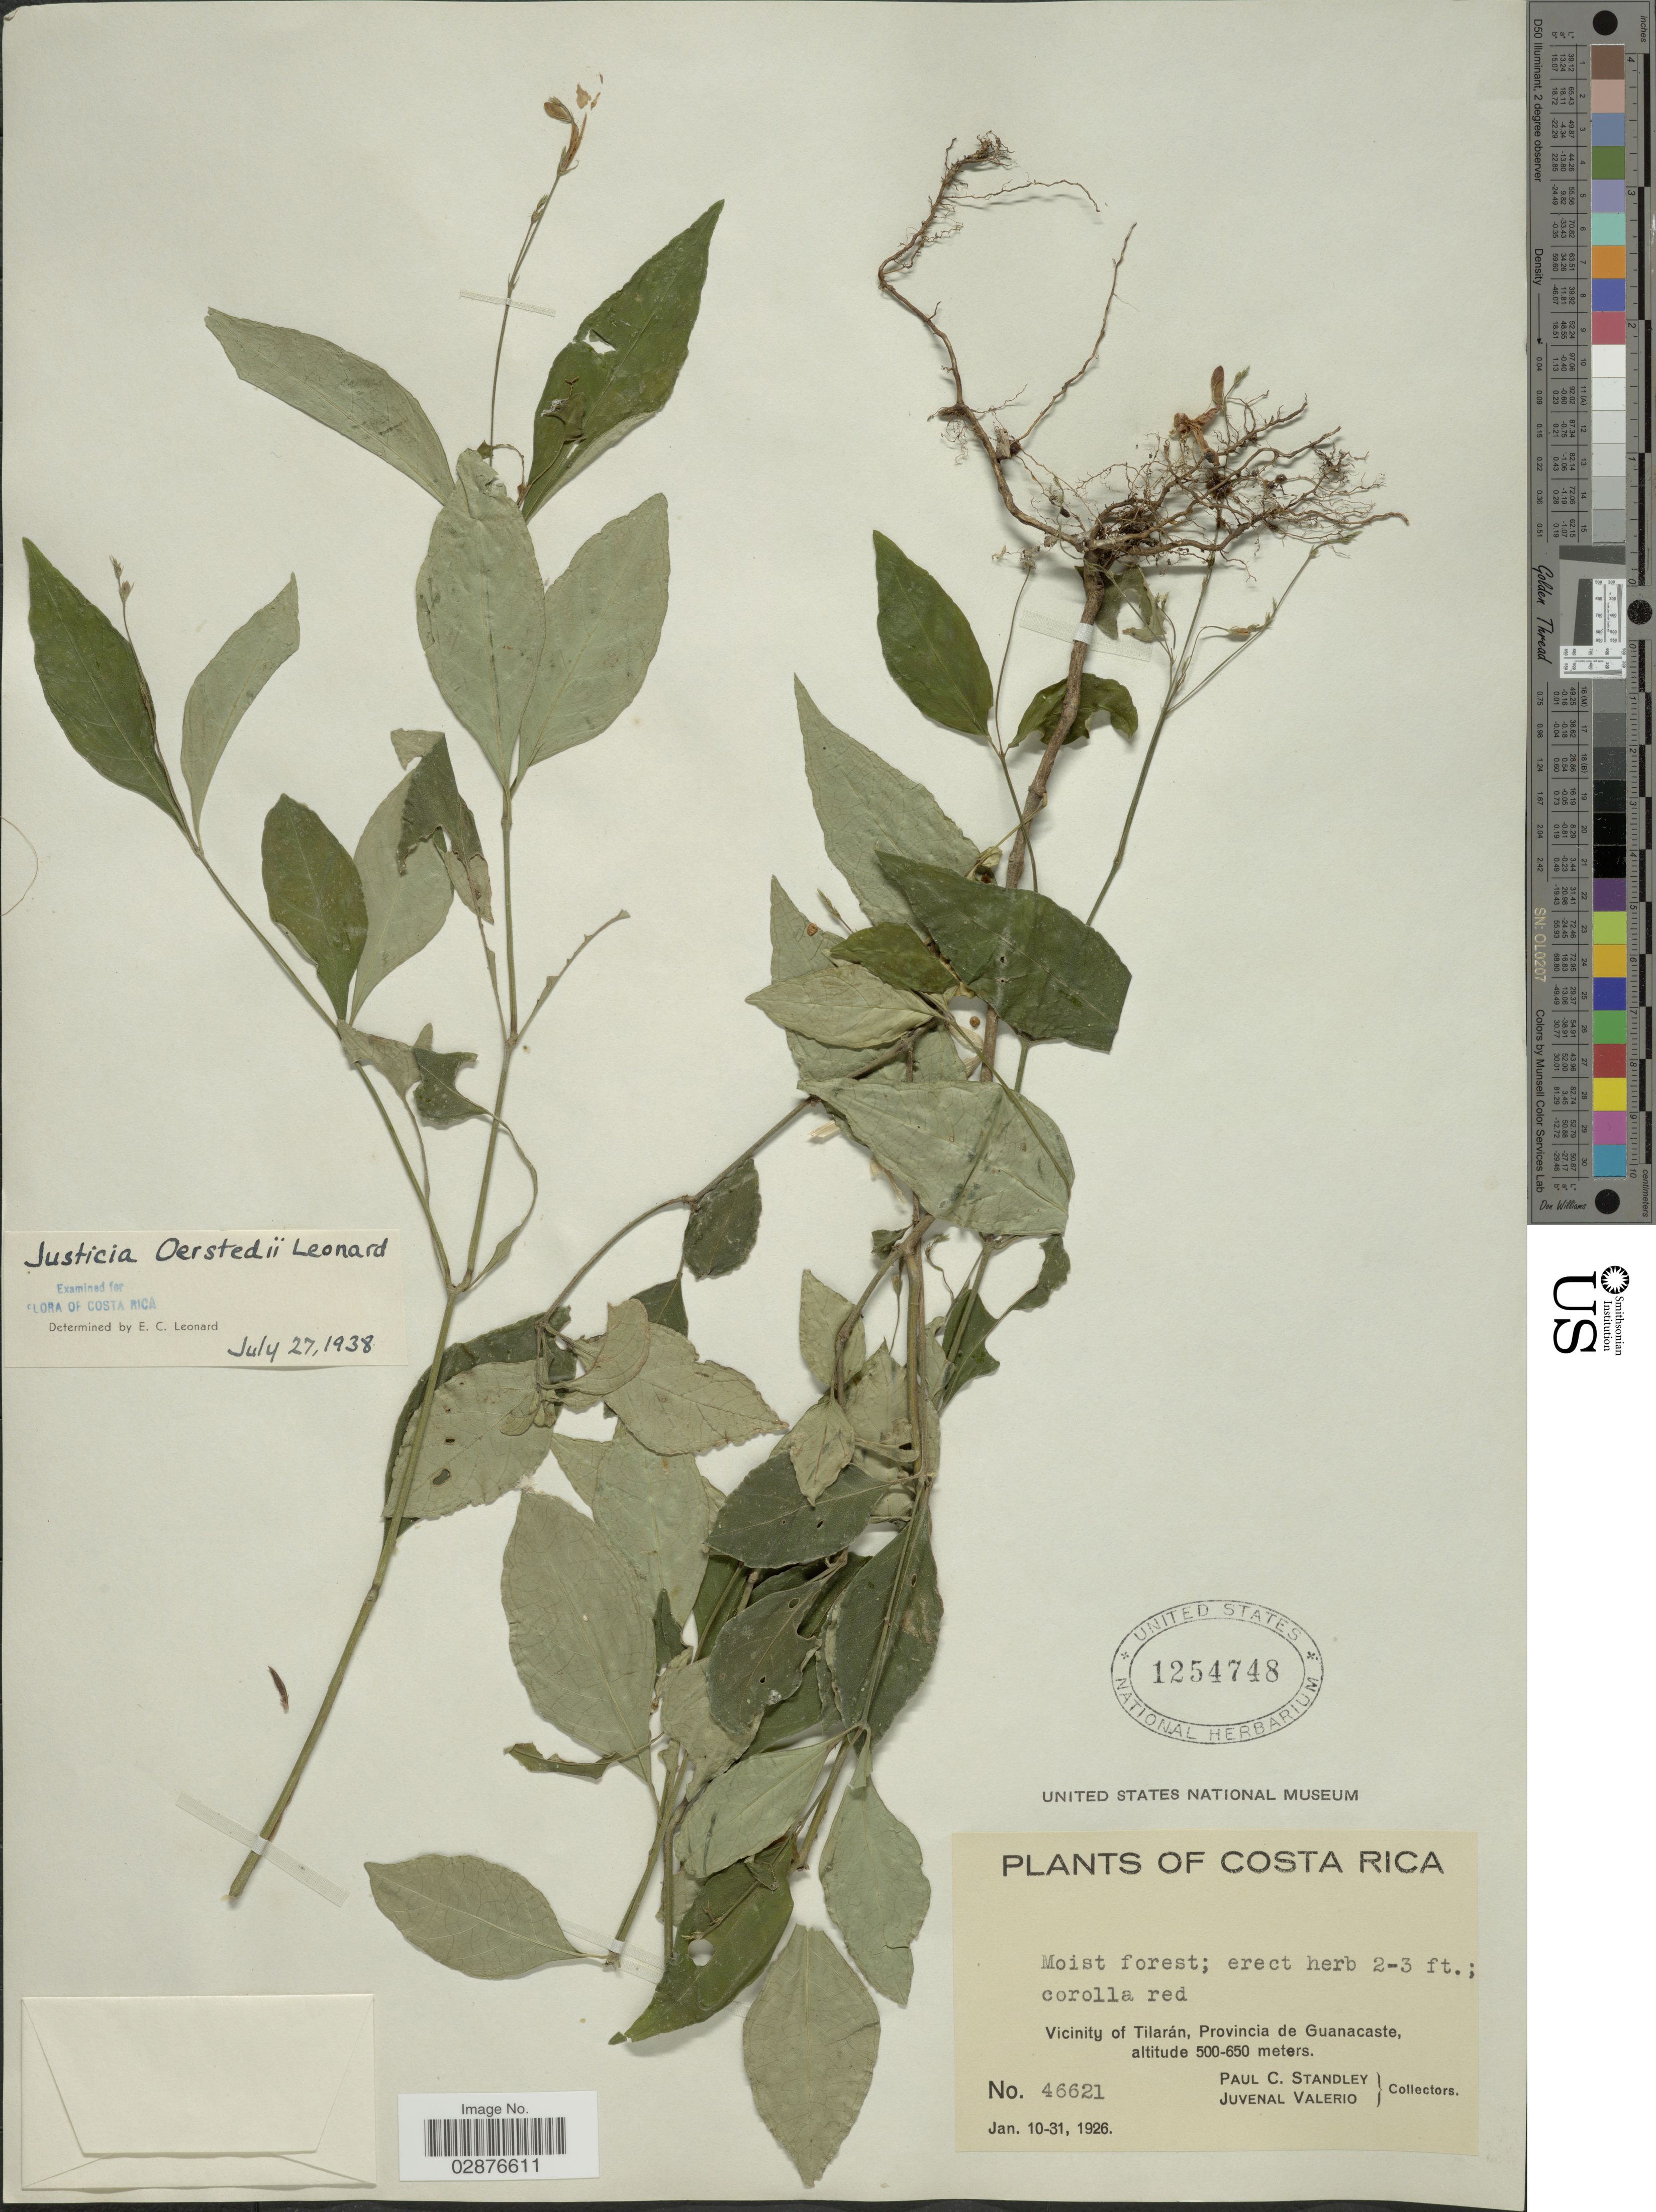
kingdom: Plantae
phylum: Tracheophyta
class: Magnoliopsida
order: Lamiales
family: Acanthaceae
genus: Justicia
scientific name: Justicia oerstedii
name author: Leonard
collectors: P. C. Standley & J. Valerio R.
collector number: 46621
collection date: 1926-01-10/1926-01-31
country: Costa Rica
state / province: Guanacaste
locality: Vicinity of Tilarán.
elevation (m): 500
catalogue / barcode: US 1254748